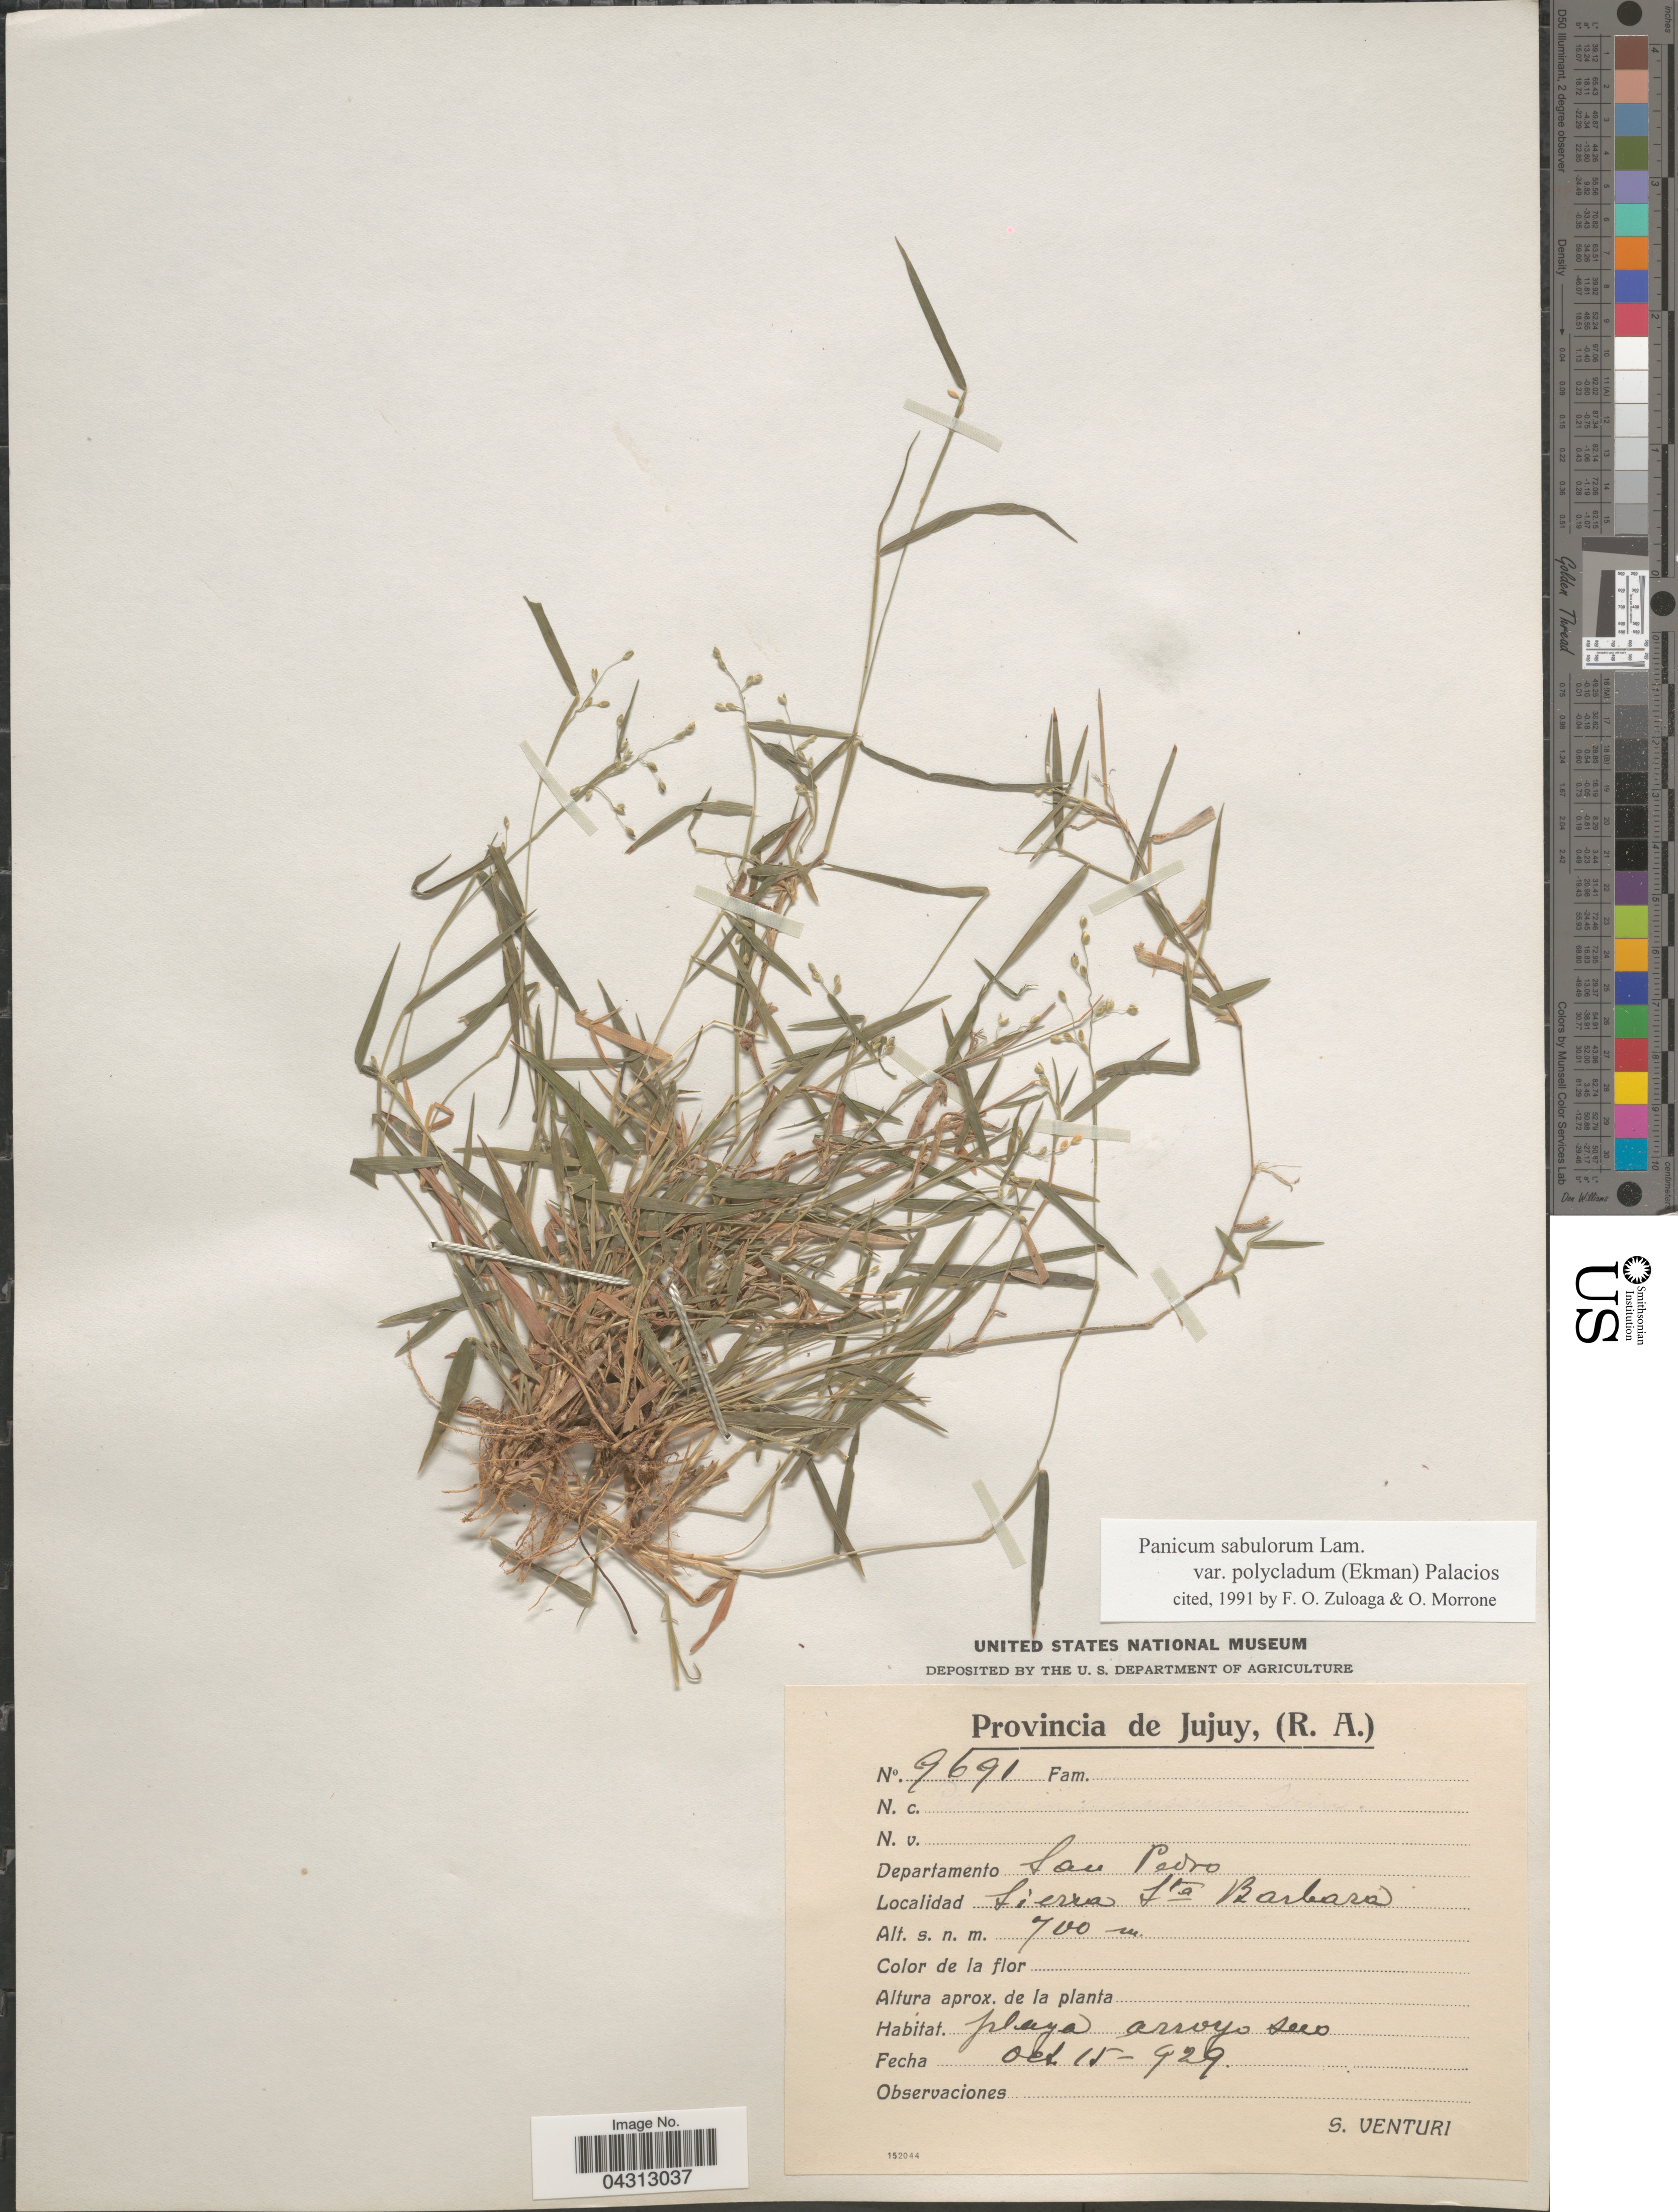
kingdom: Plantae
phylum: Tracheophyta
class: Liliopsida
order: Poales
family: Poaceae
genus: Dichanthelium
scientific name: Dichanthelium sabulorum var. polycladum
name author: (Ekman) Zuloaga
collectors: S. Venturi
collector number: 9691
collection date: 1929-10-15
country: Argentina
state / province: Jujuy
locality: Departamento San Pedro. Sierra Sta. Barbara.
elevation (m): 700